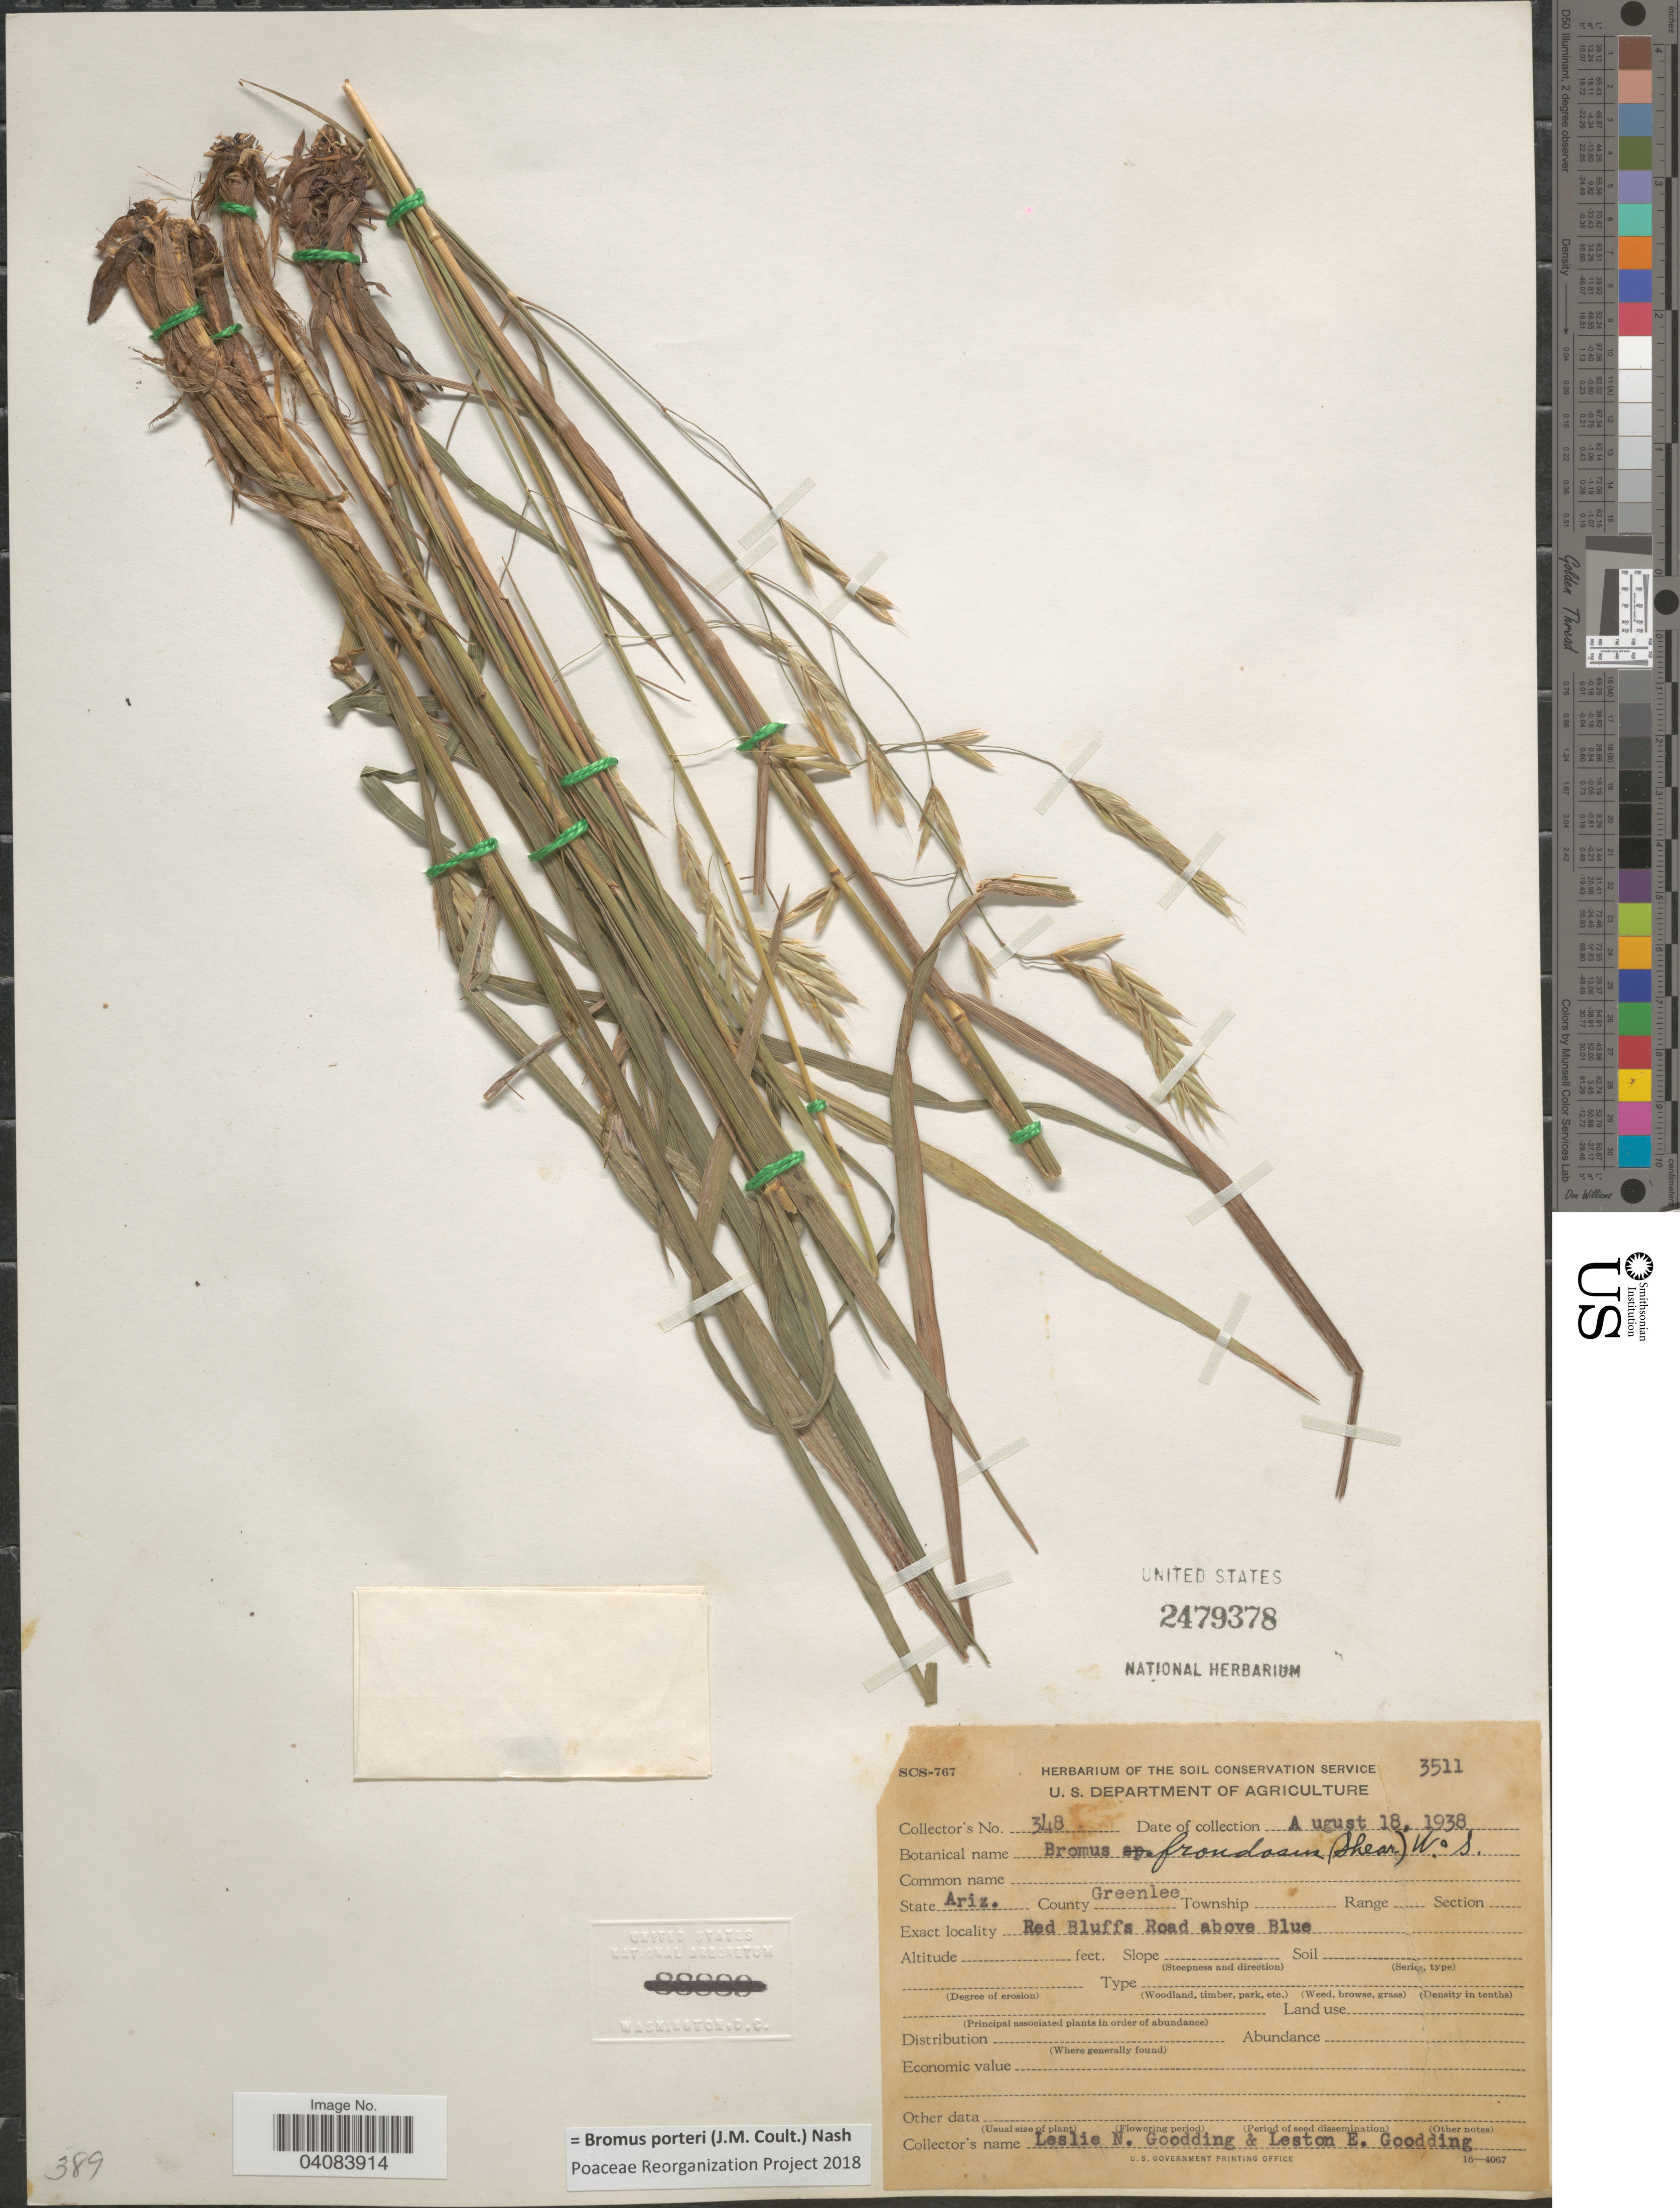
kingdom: Plantae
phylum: Tracheophyta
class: Liliopsida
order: Poales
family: Poaceae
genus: Bromus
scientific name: Bromus porteri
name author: (J.M. Coult.) Nash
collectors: L. N. Goodding & L. Goodding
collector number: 348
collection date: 1938-08-18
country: United States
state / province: Arizona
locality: Red Bluffs Road above Blue.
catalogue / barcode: US 2479378